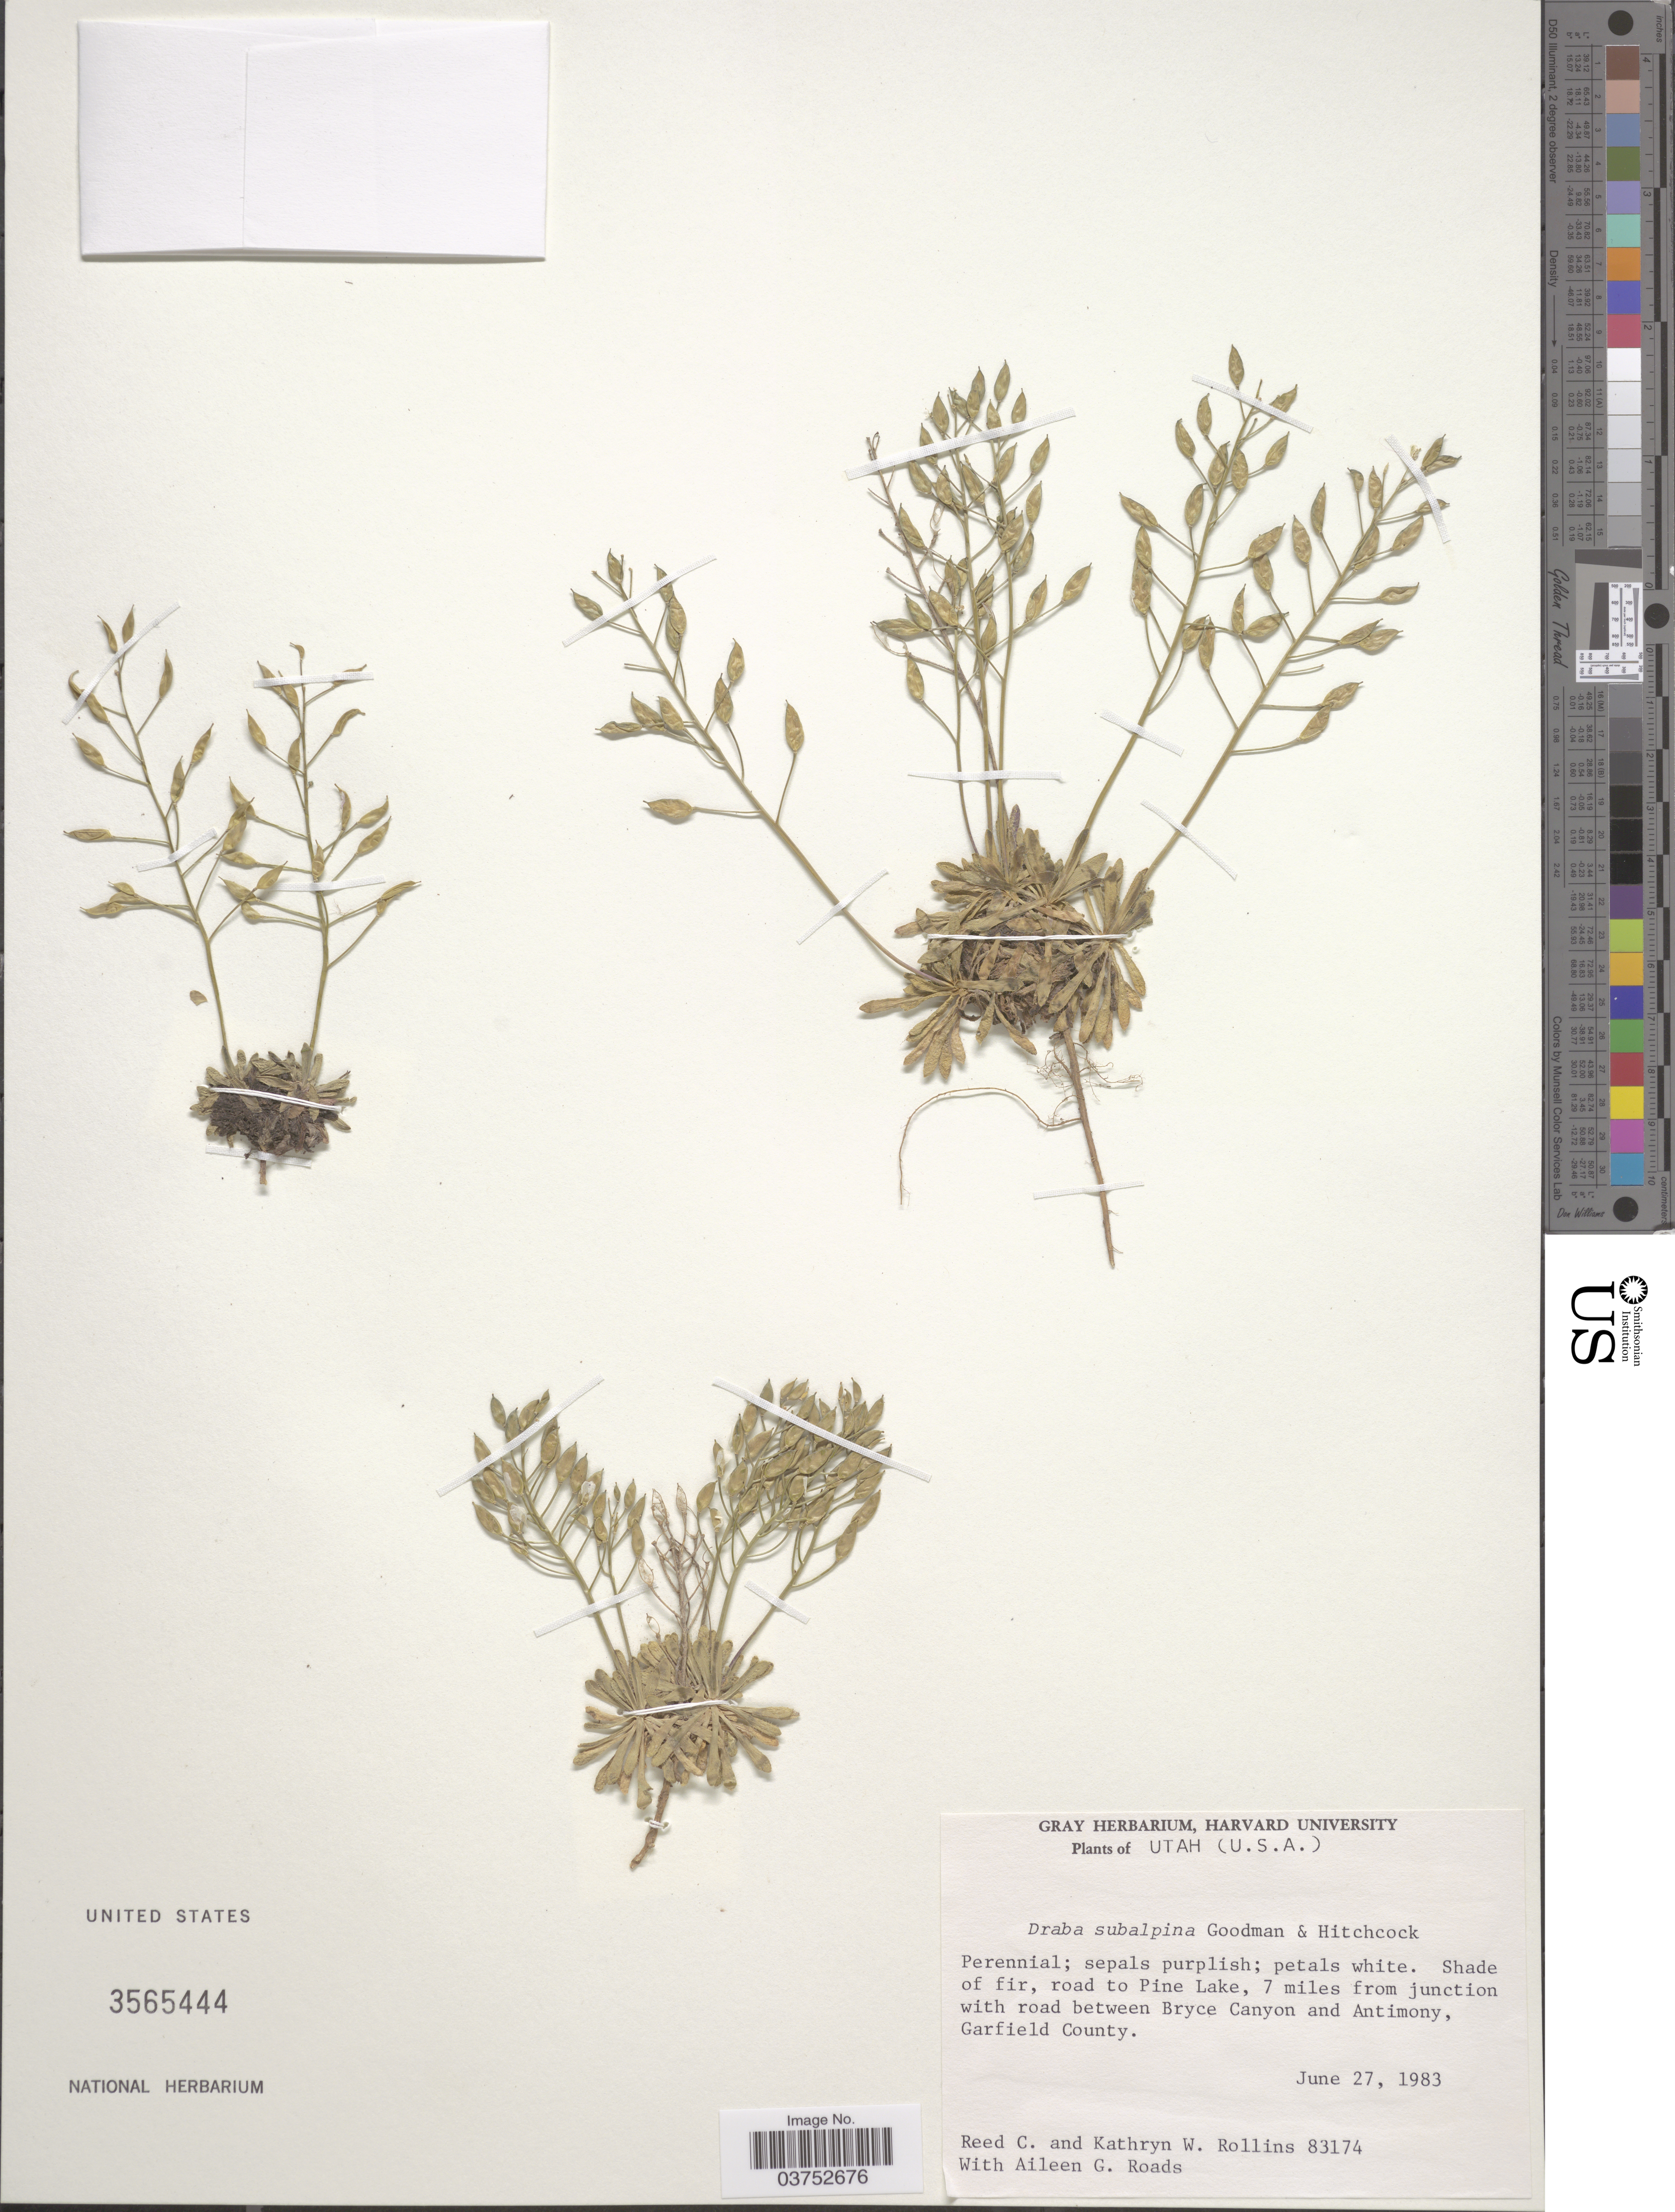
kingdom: Plantae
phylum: Tracheophyta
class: Magnoliopsida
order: Brassicales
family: Brassicaceae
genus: Draba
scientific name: Draba subalpina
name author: Goodman & C.L. Hitchc.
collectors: R. C. Rollins, K. W. Rollins & A. Roads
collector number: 83174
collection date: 1983-06-27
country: United States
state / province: Utah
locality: Road to Pine Lake, 7 miles from junction with road between Bryce Canyon and Antimony, Garfield County.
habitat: shade of fir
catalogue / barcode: US 3565444